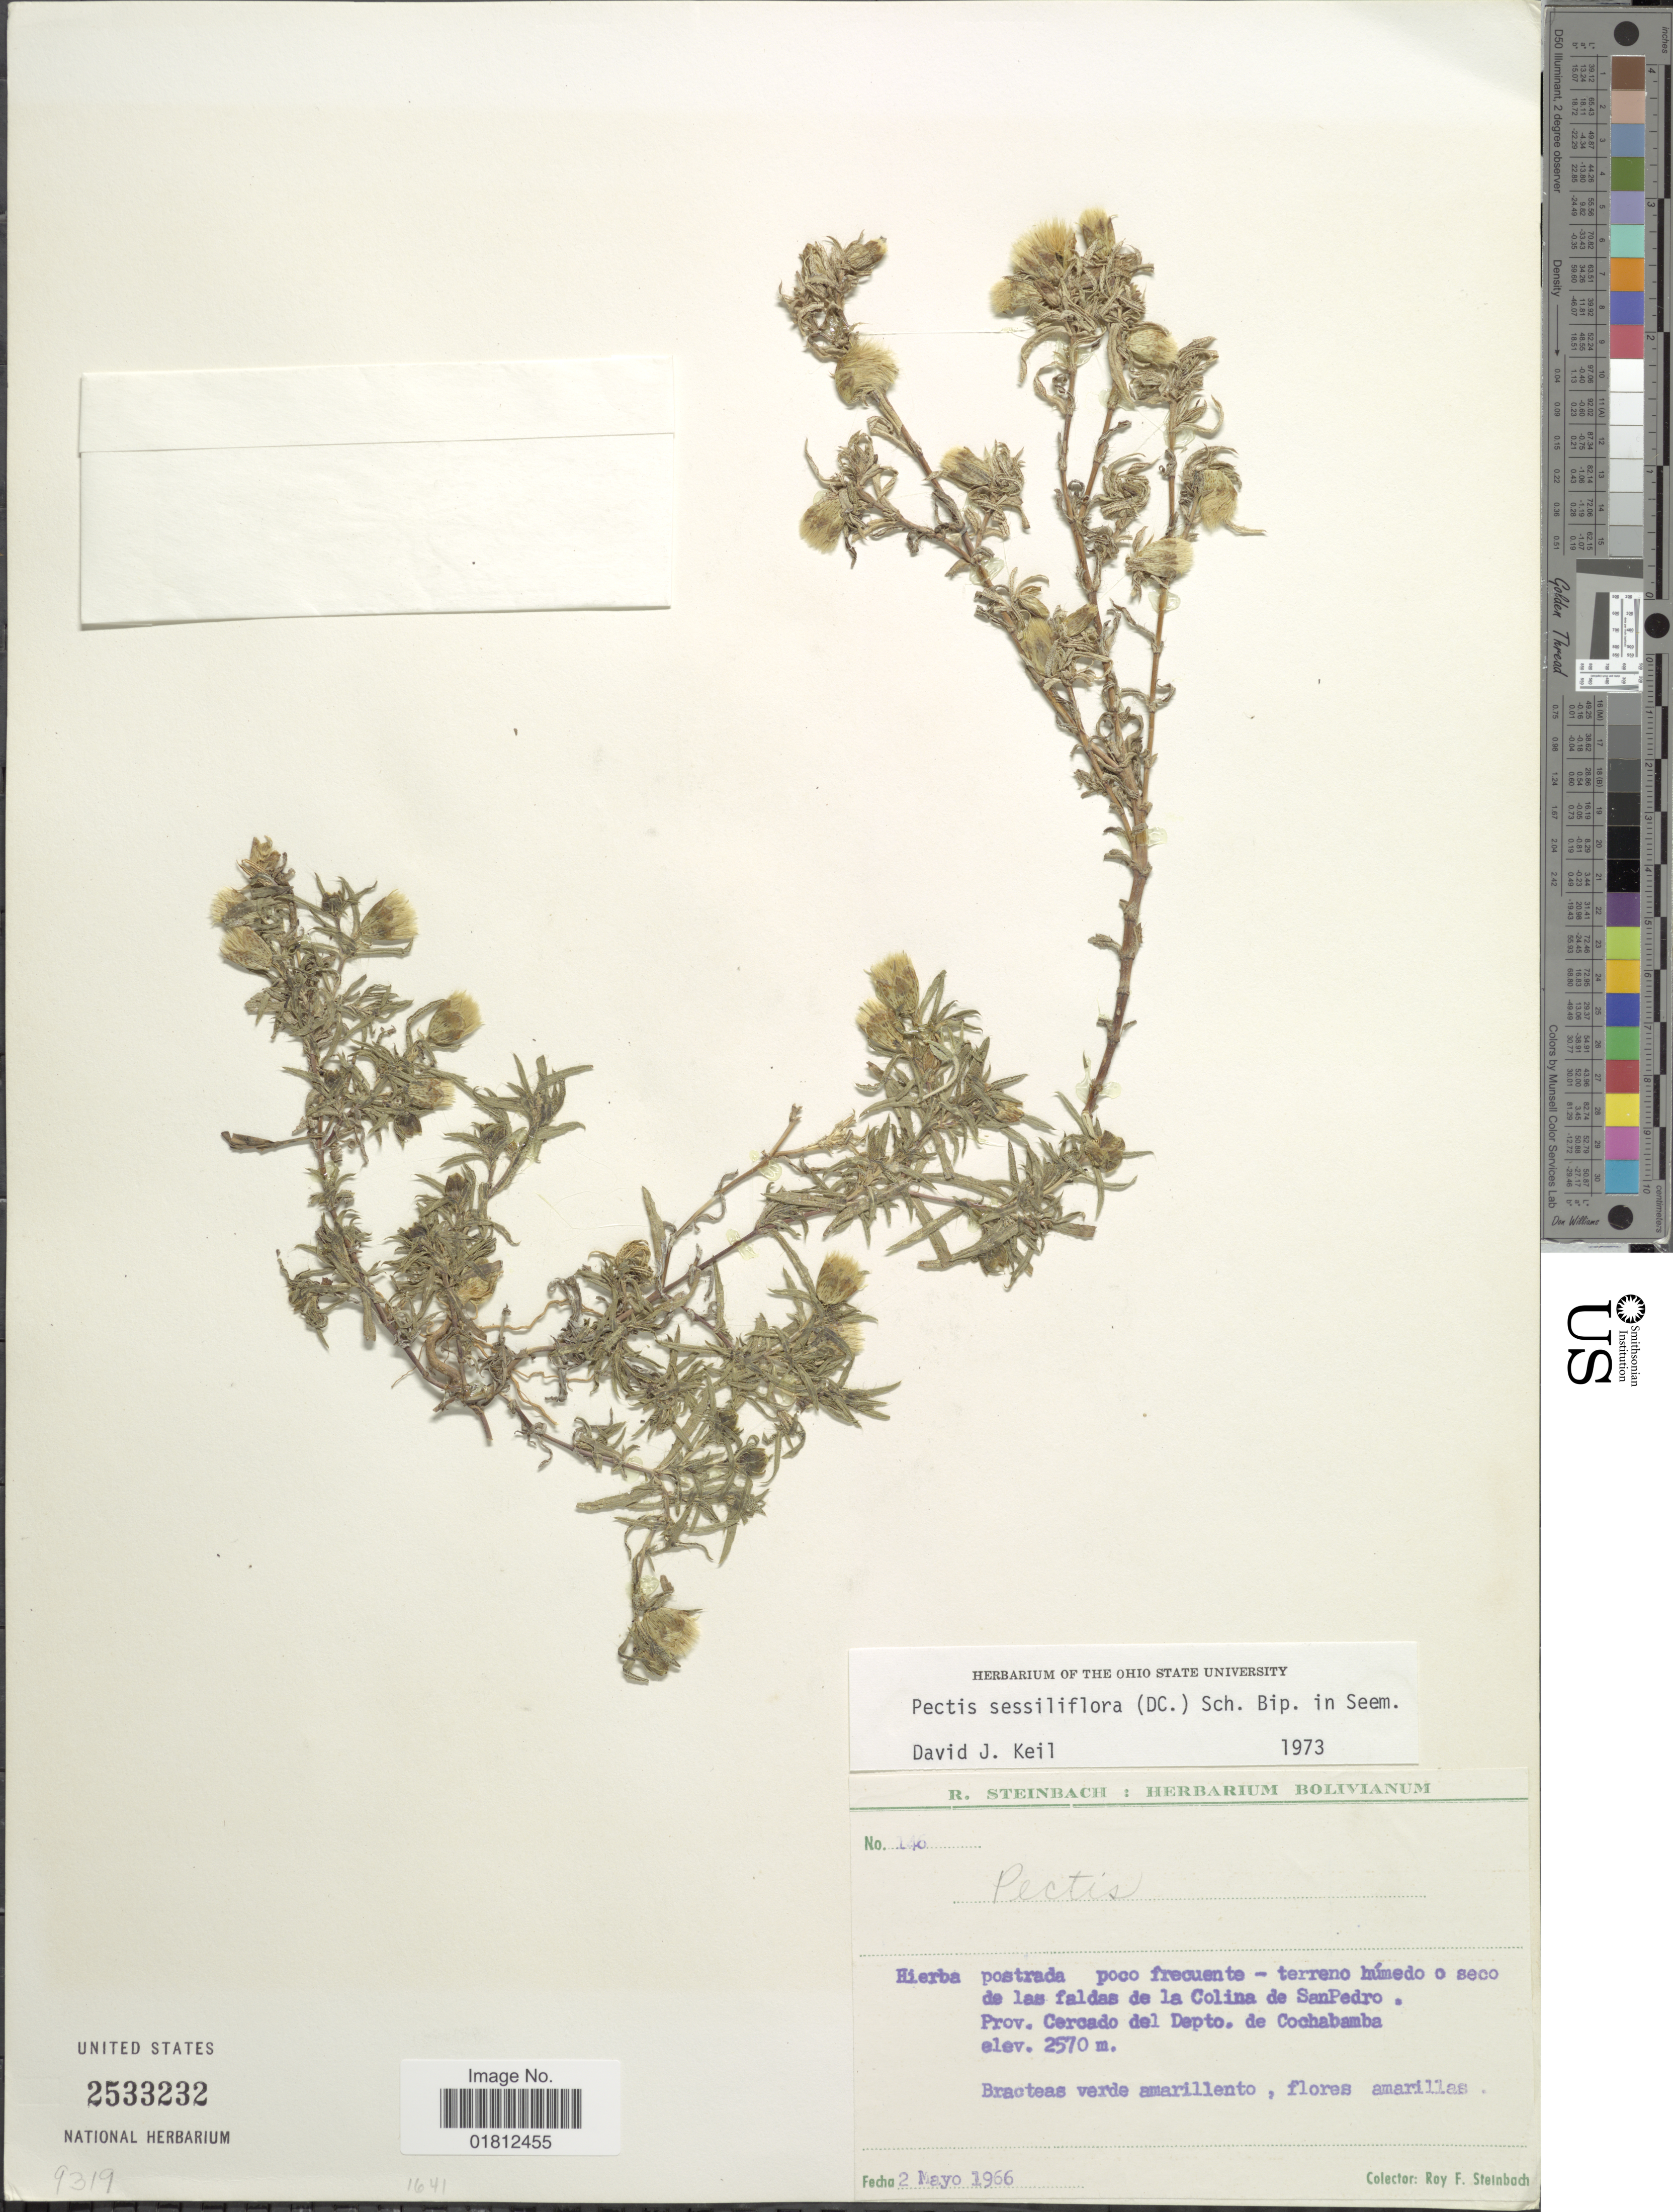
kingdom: Plantae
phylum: Tracheophyta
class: Magnoliopsida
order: Asterales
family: Asteraceae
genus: Pectis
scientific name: Pectis sessiliflora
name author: (Less.) Sch. Bip.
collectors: R. F. Steinbach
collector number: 146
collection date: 1966-05-02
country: Bolivia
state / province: Cochabamba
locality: Terreno húmedo o seco de las faldas de la Colina de San Pedro, Prov. Cercado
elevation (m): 2570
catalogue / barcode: US 2533232